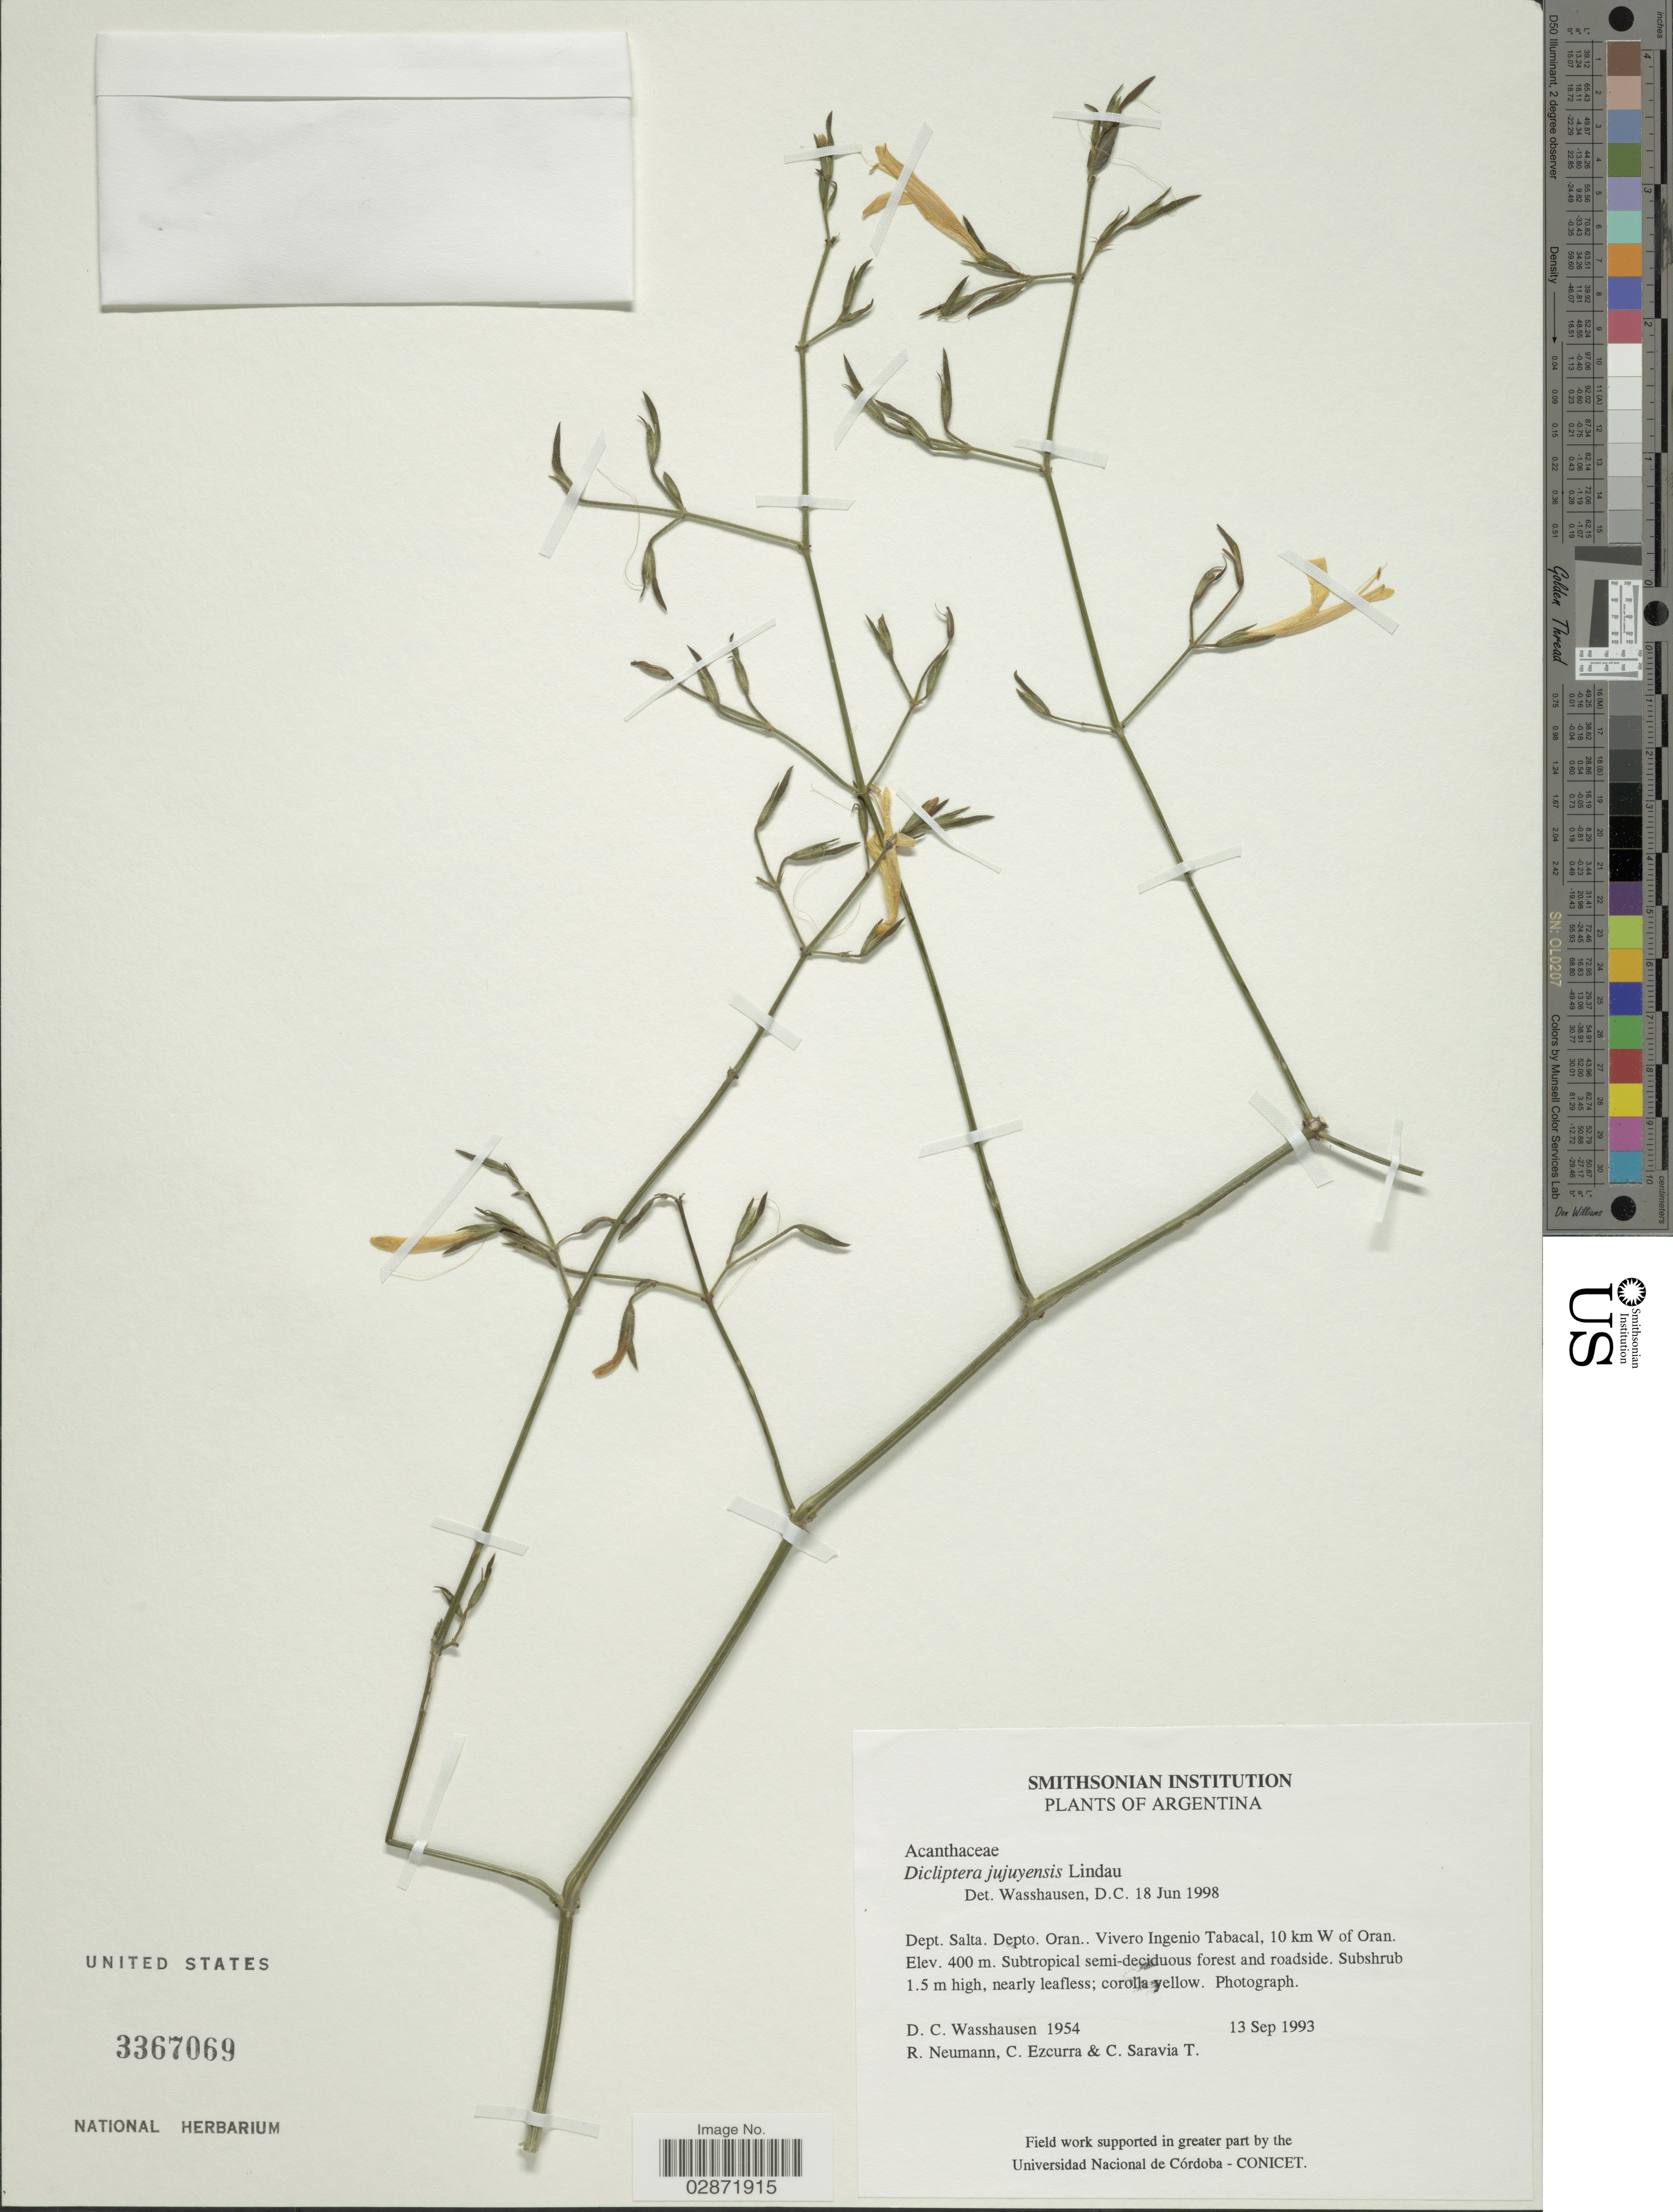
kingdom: Plantae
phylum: Tracheophyta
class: Magnoliopsida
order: Lamiales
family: Acanthaceae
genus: Dicliptera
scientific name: Dicliptera jujuyensis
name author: Lindau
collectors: D. C. Wasshausen, R. Neumann, C. Ezcurra & C. Saravia T.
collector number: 1954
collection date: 1993-09-13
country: Argentina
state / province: Salta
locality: Dept. Salta, Depto. Oran, Vivero Ingenio Tabacal, 10 km W of Oran.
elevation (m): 400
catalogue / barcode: US 3367069